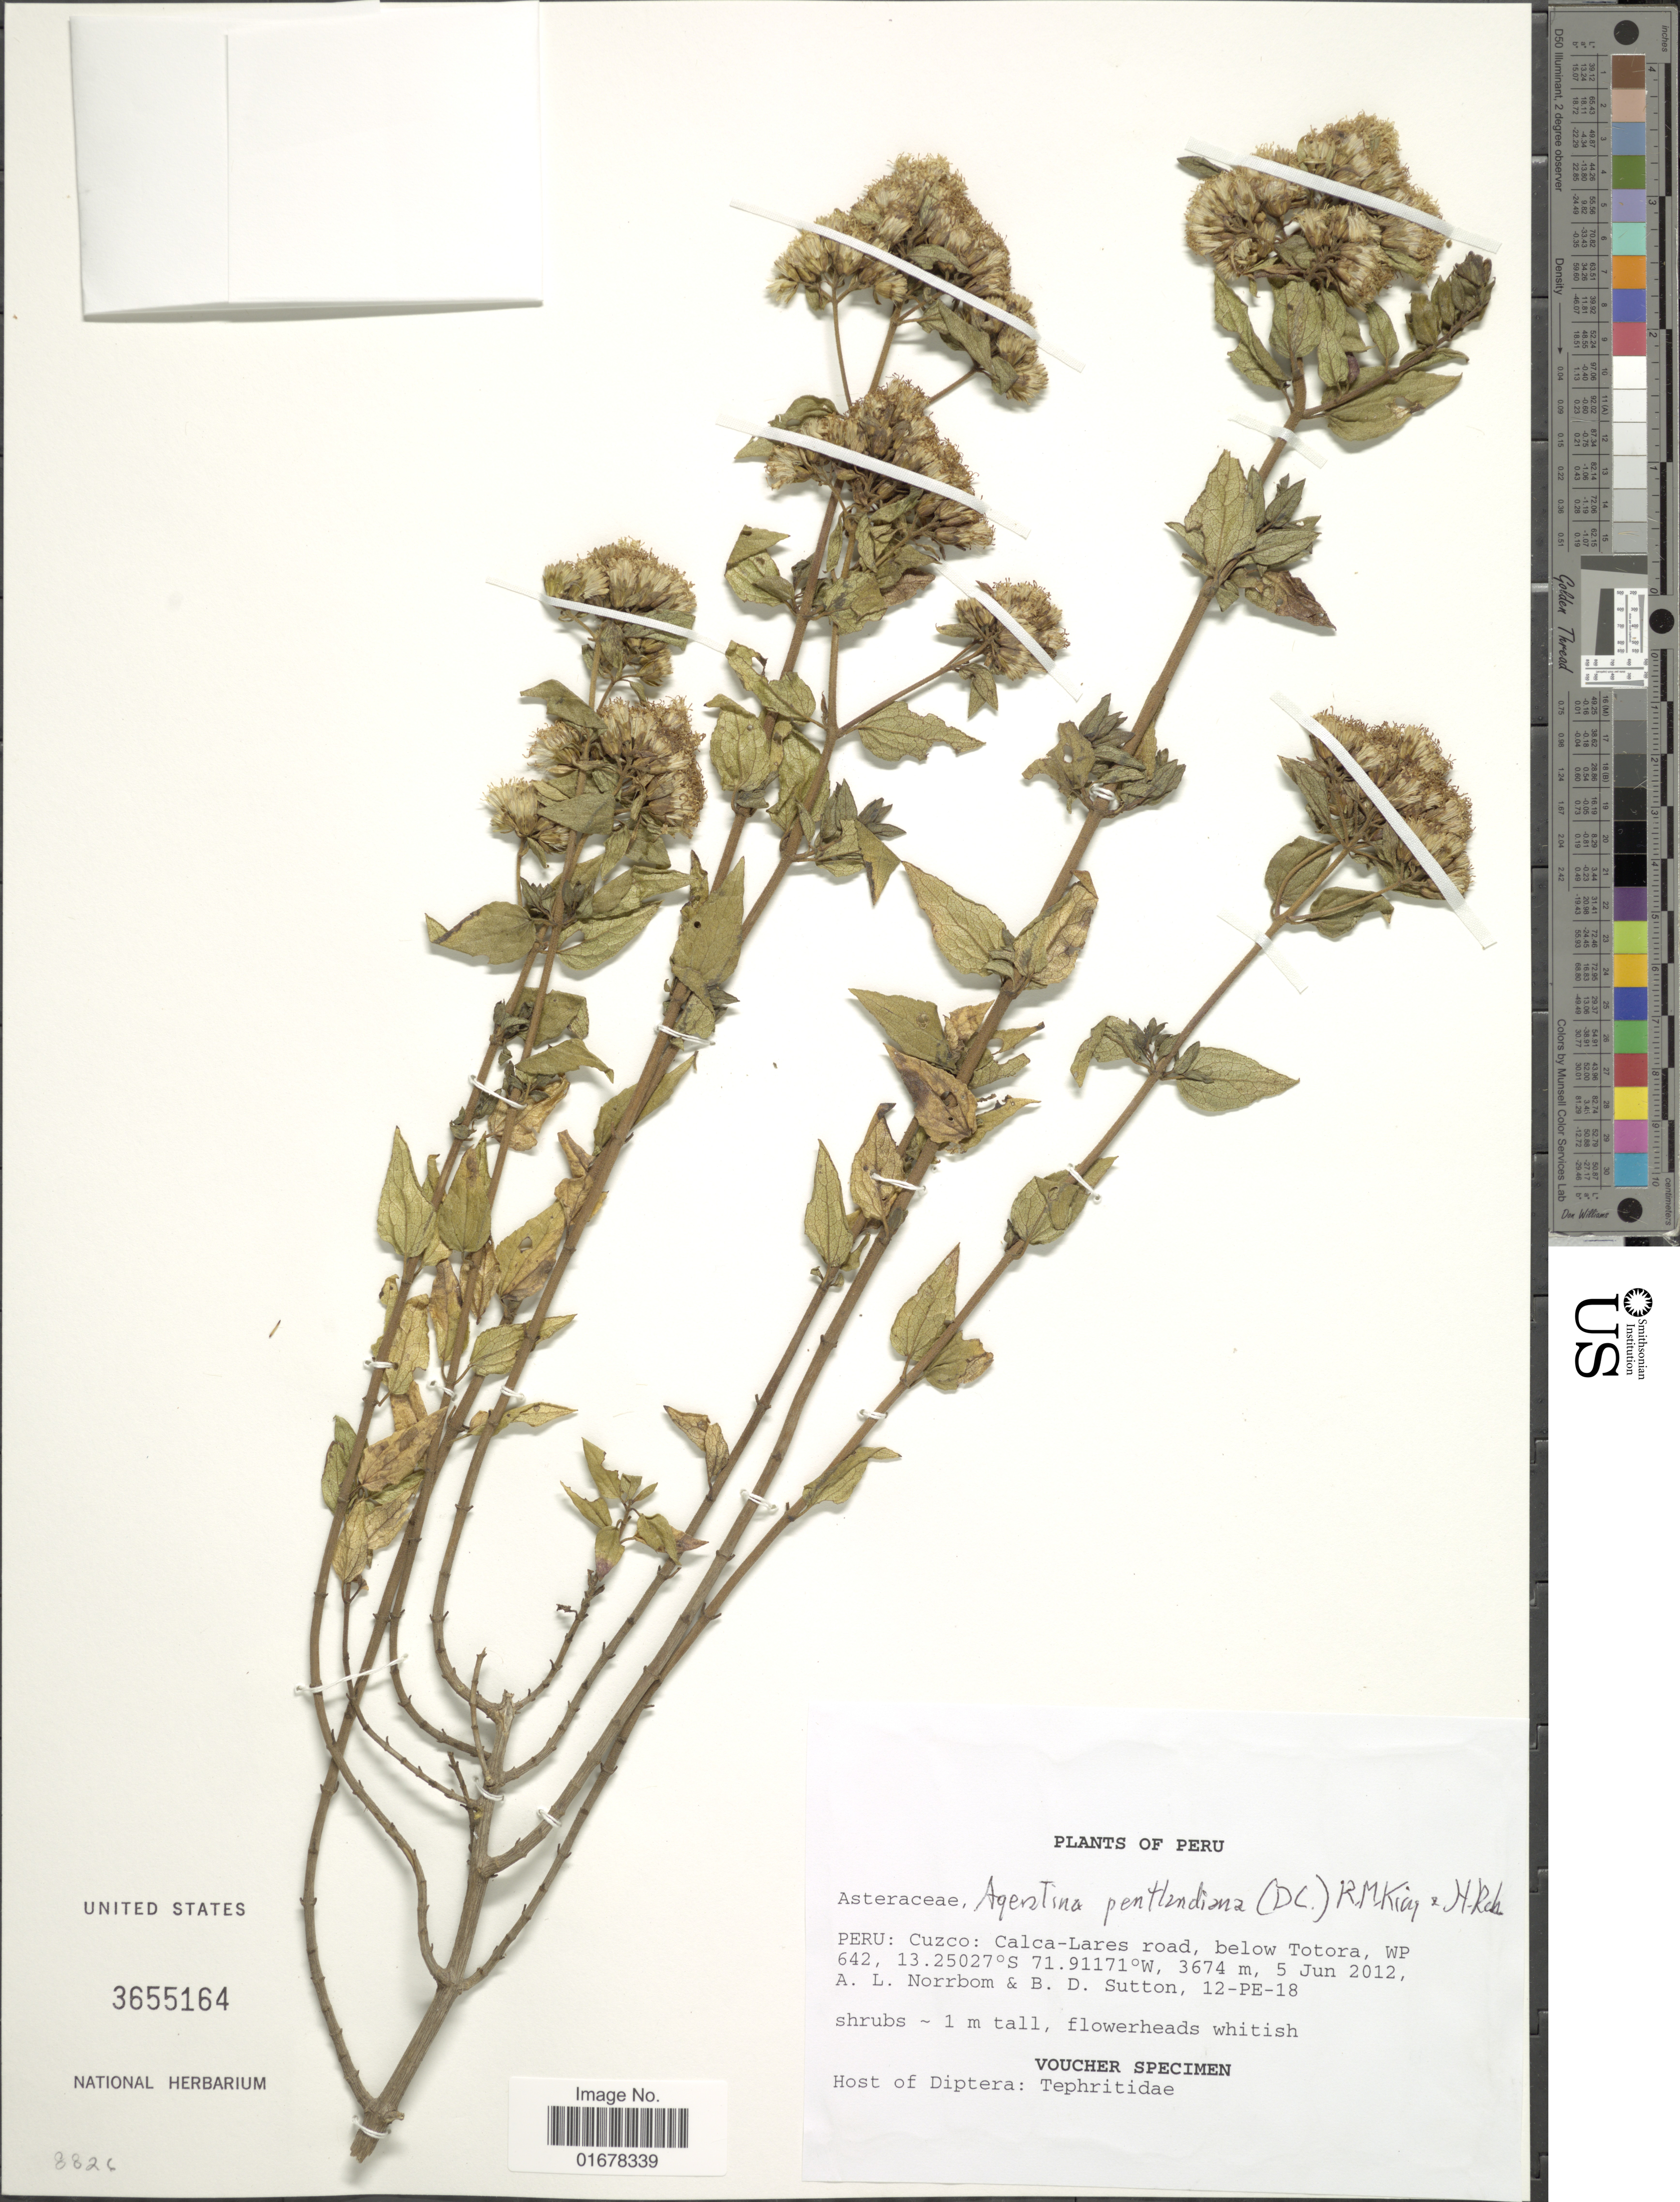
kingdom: Plantae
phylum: Tracheophyta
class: Magnoliopsida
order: Asterales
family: Asteraceae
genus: Ageratina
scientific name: Ageratina pentlandiana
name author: (DC.) R.M. King & H. Rob.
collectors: A. L. Norrbom & B. Sutton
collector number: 12-PE-18?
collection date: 2012-06-05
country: Peru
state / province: Cusco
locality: Cusco: Calca-Lares road, below Totora, WP 642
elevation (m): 3674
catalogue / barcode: US 3655164